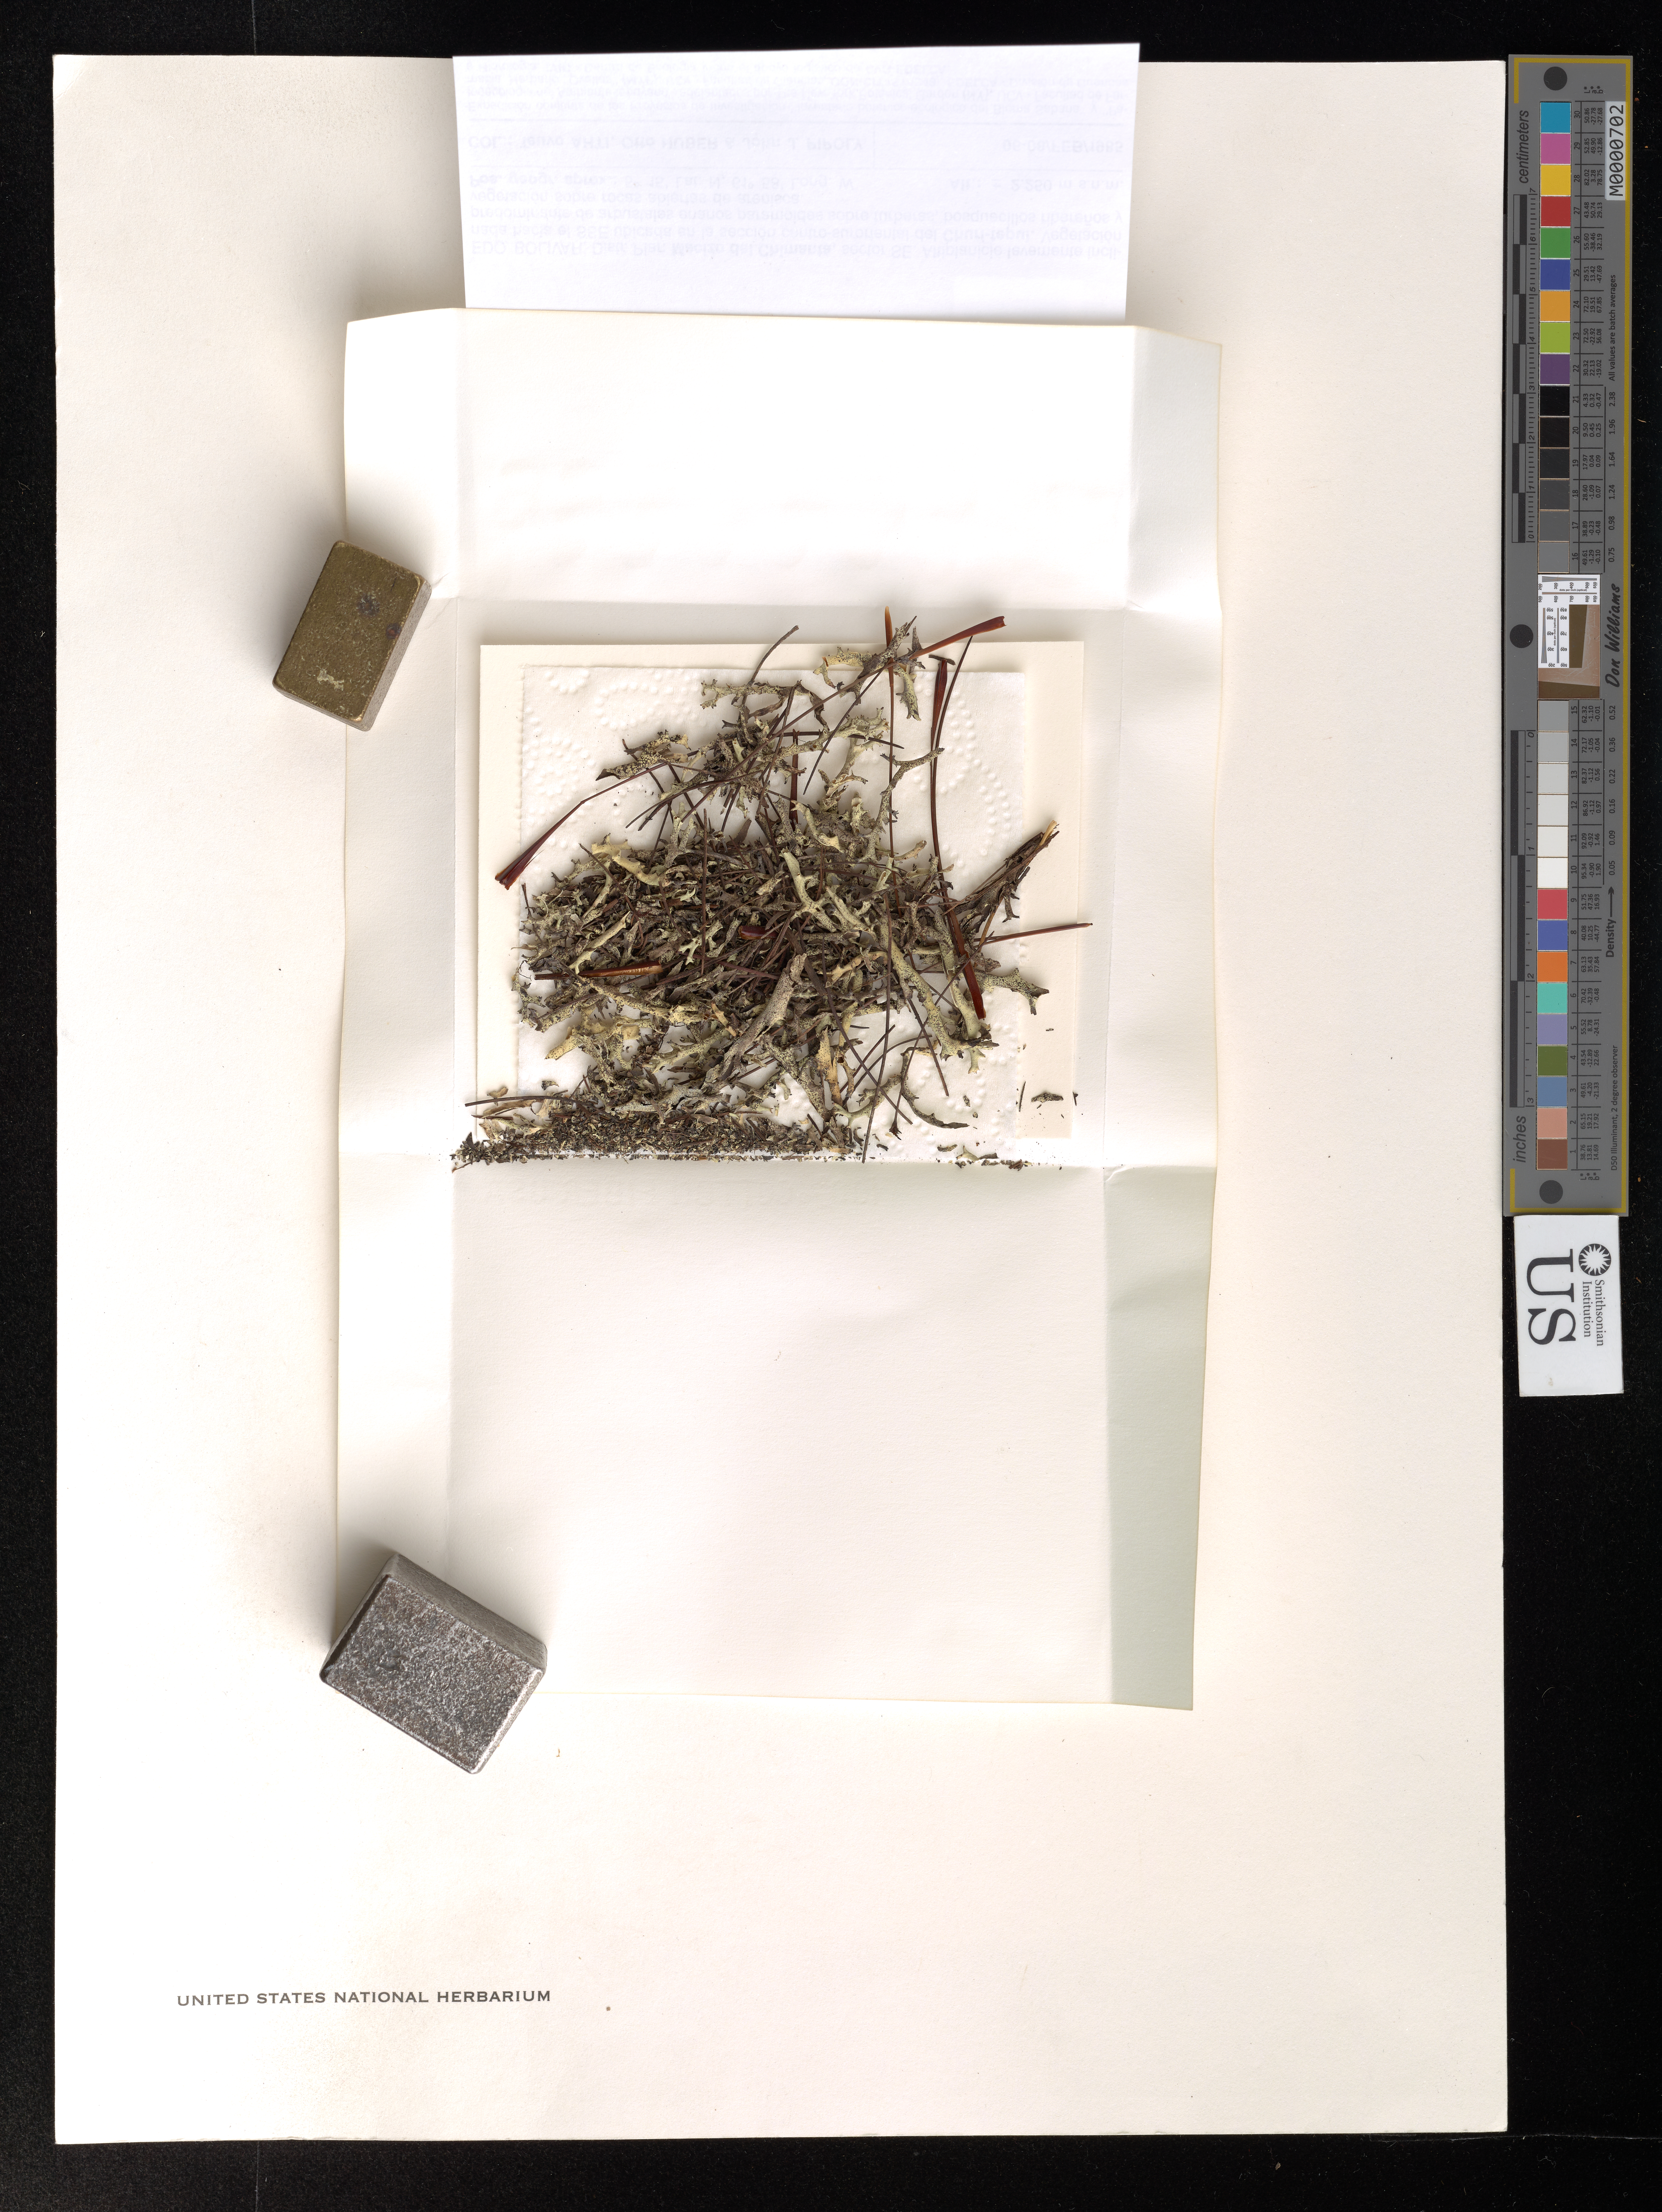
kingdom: Fungi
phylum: Ascomycota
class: Lecanoromycetes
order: Lecanorales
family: Cladoniaceae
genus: Cladonia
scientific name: Cladonia sufflata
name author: Ahti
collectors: T. T. Ahti, O. Huber & J. Pipoly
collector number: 44947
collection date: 1985-02-06/1985-02-08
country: Venezuela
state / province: Bolívar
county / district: Piar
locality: Macizo del Chimanta, Sector SE. Altiplanicie levemente inclinada hacia el SSE ubicada en la seccion centro-suroriental del Churi-tepui.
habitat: Vegetación predominante de arbustales enanos paramoides sobre turberas, bosquecillos ribereños y vegetación sobre rocas abiertas de arenisca.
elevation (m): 2250